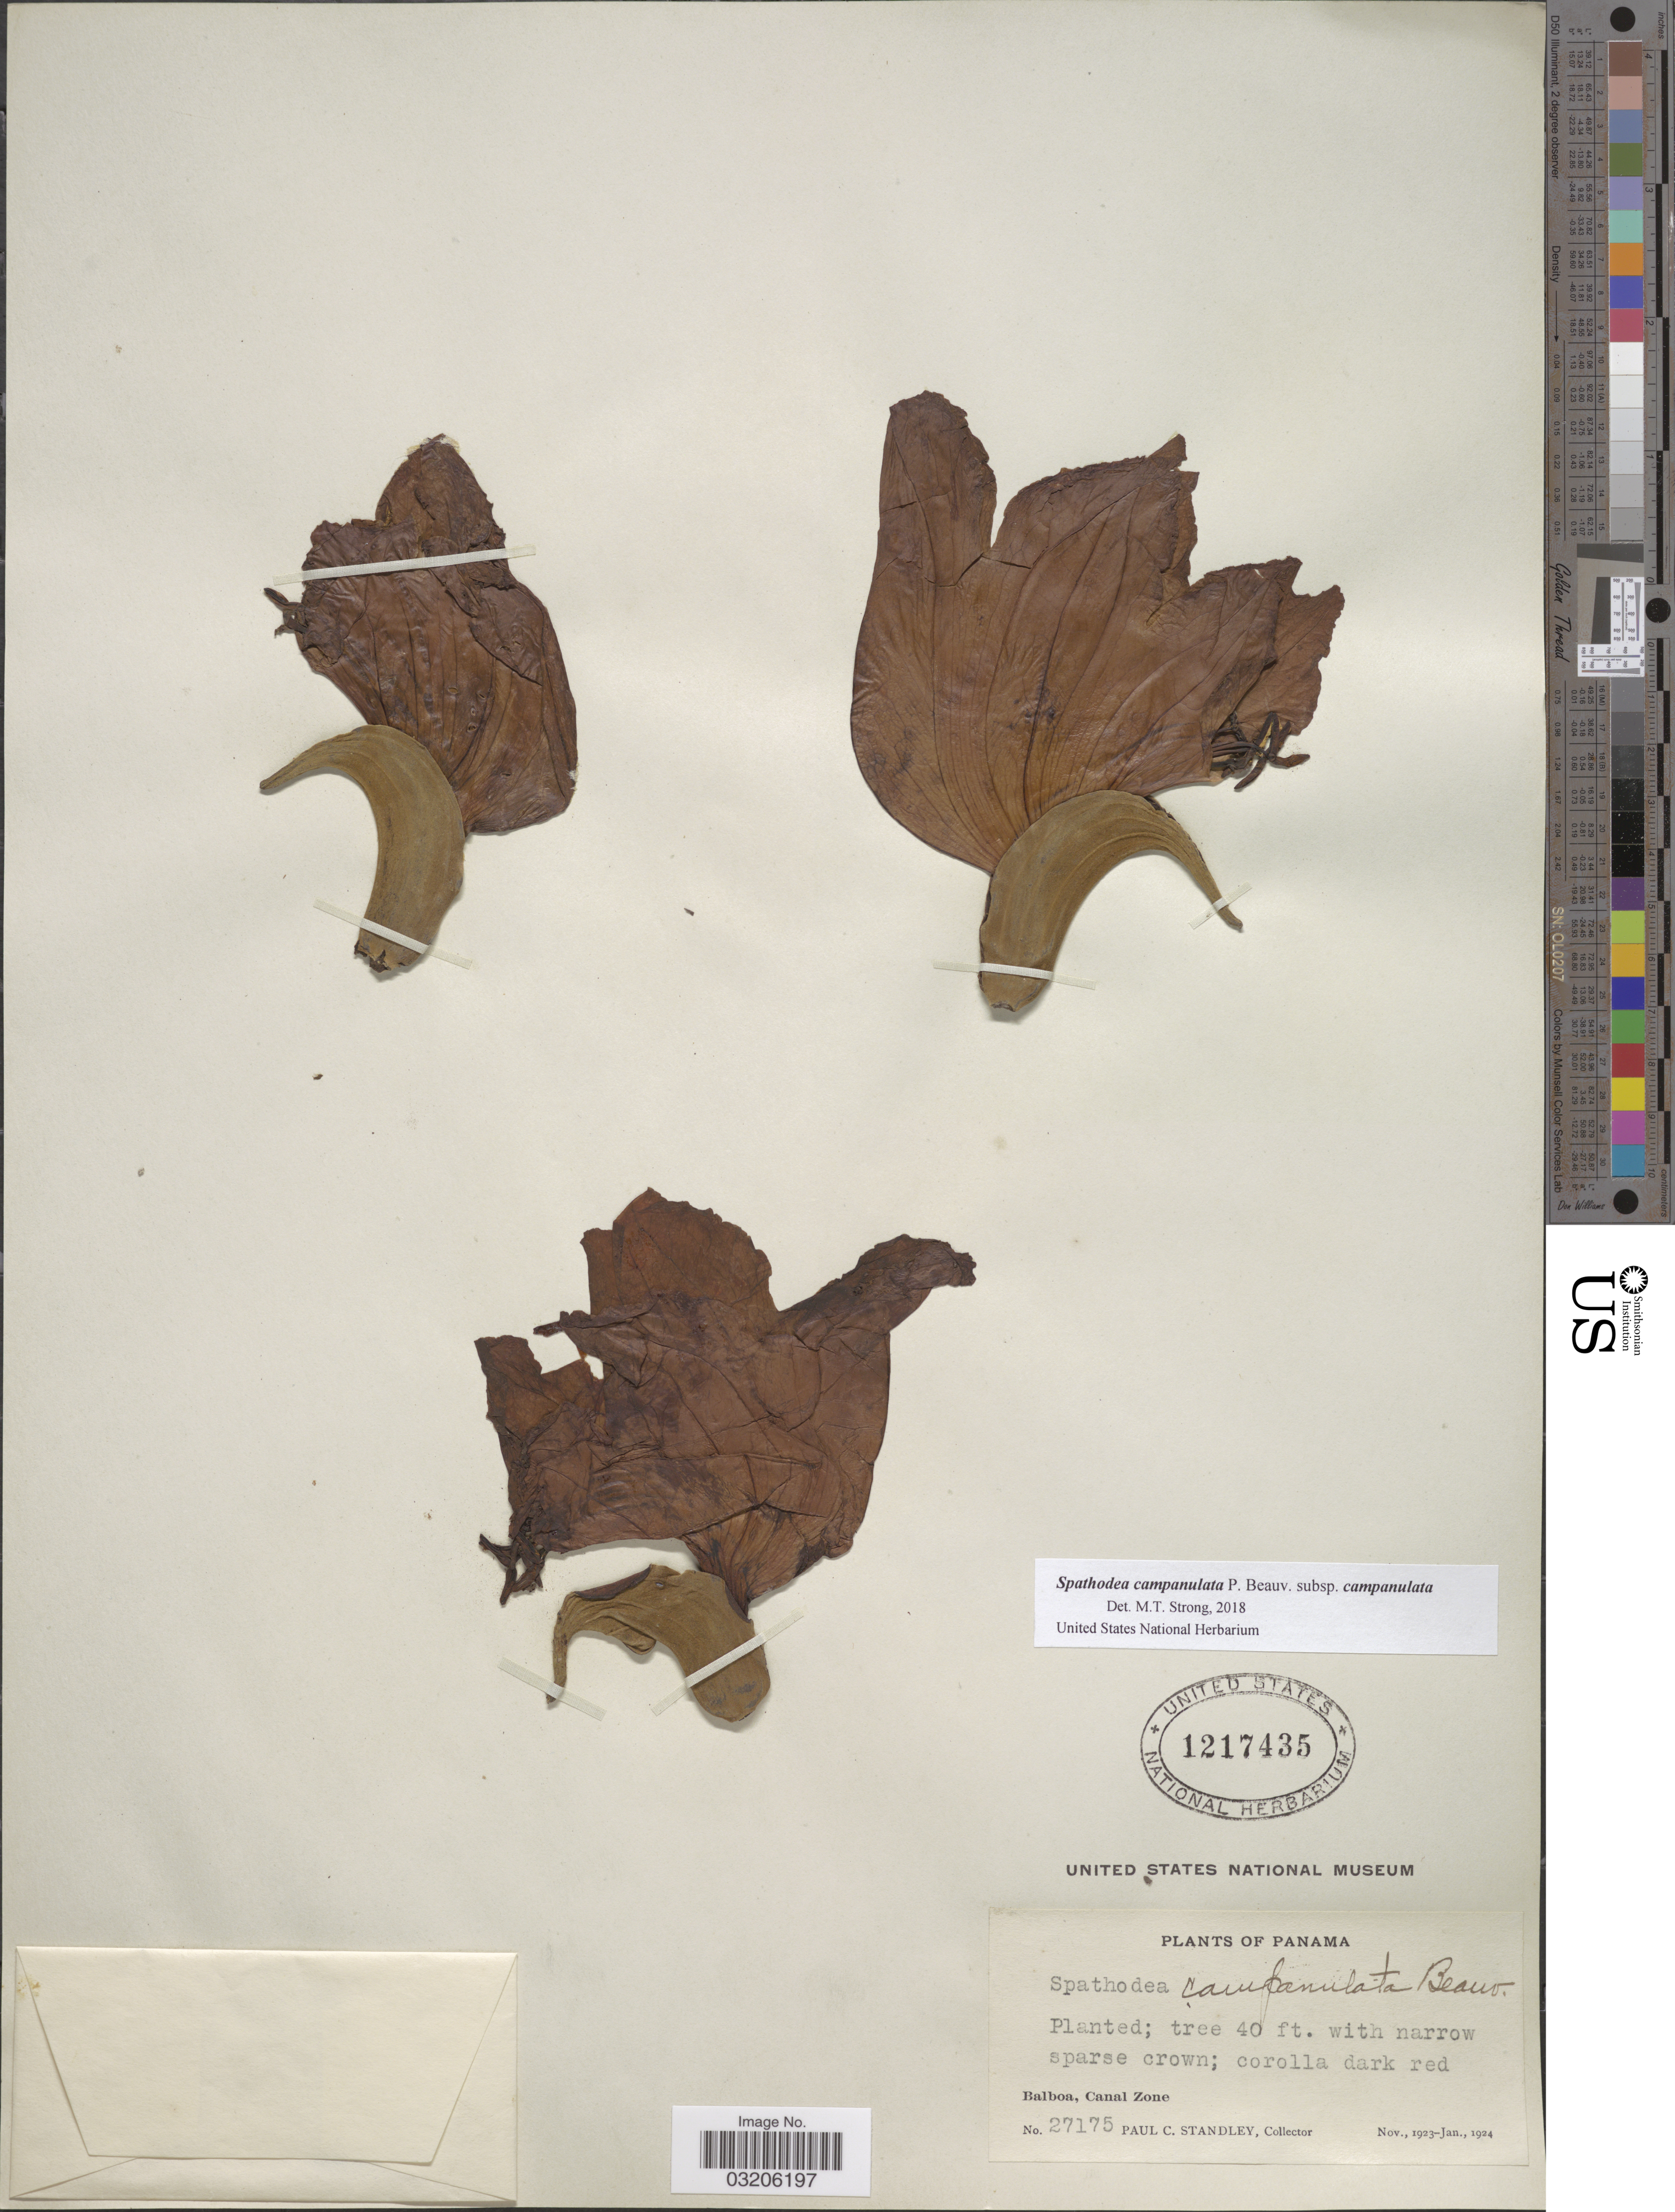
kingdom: Plantae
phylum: Tracheophyta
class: Magnoliopsida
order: Lamiales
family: Bignoniaceae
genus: Spathodea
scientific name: Spathodea campanulata subsp. campanulata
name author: P. Beauv.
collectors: P. C. Standley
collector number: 27175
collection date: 1923-11/1924-01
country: Panama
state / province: Colón / Panamá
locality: Balboa, Canal Zone.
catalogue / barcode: US 1217435